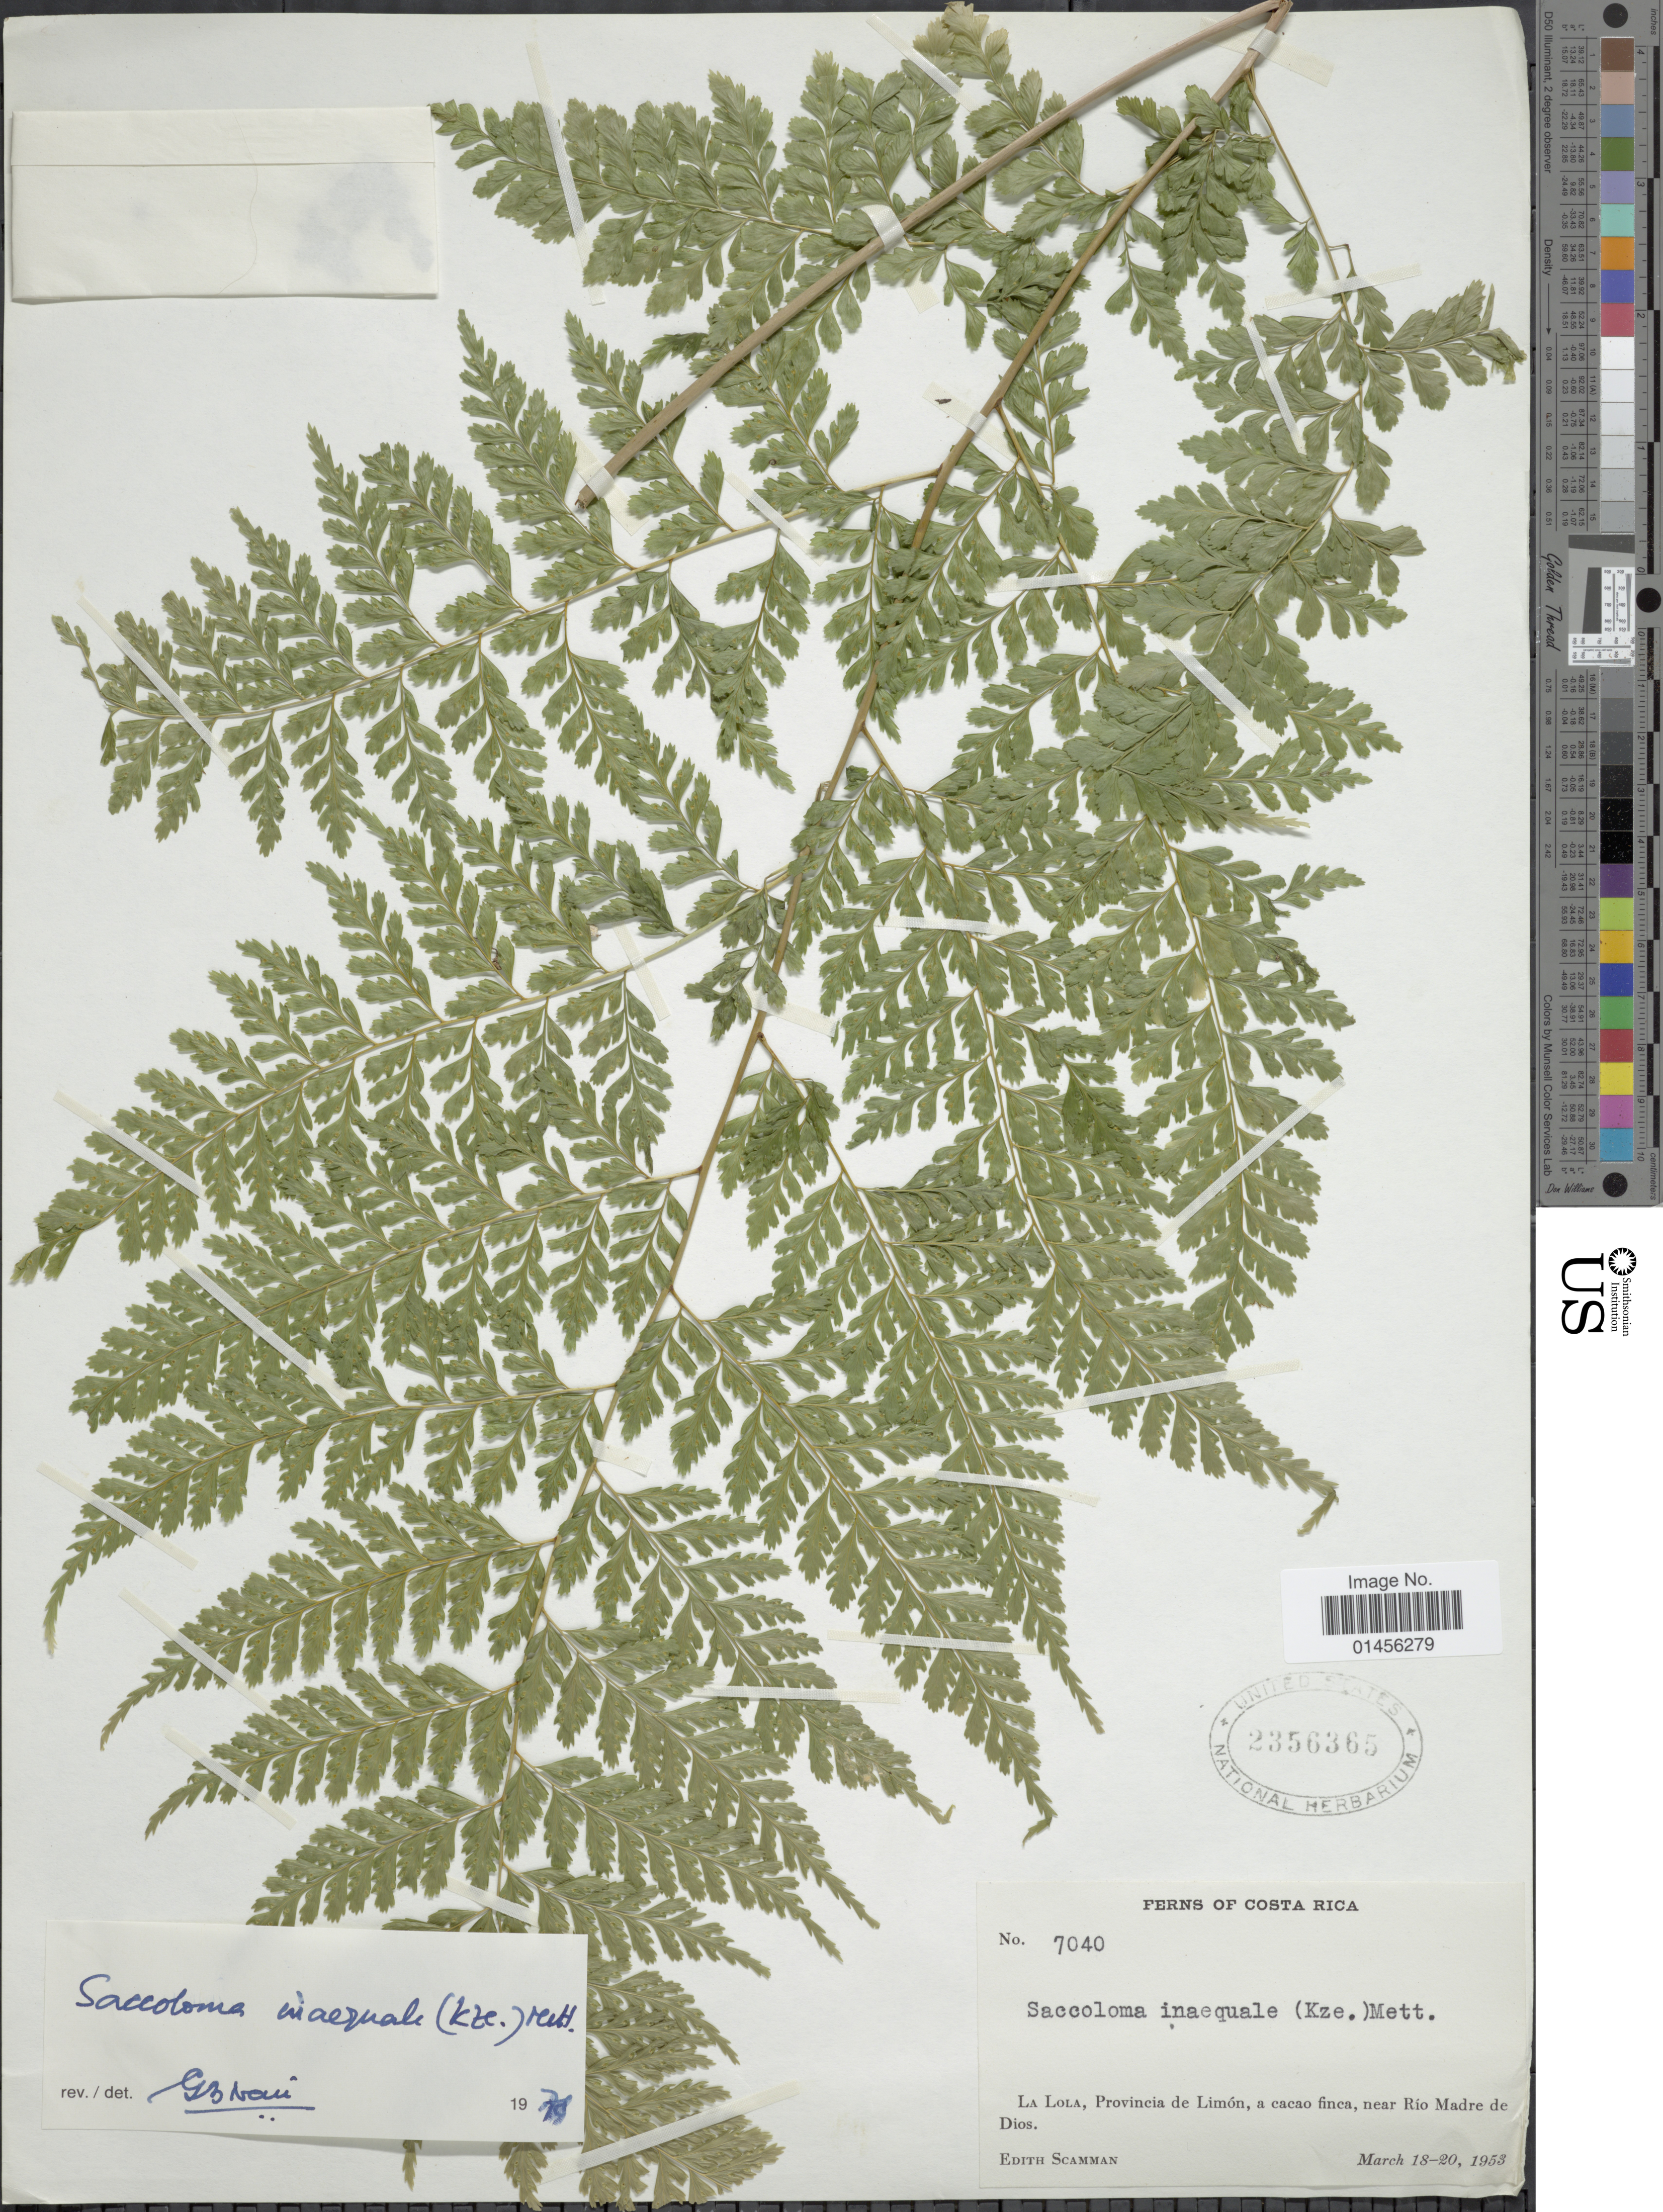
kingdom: Plantae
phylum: Tracheophyta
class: Polypodiopsida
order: Polypodiales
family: Saccolomataceae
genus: Saccoloma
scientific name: Saccoloma inaequale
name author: (Kunze) Mett.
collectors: E. Scamman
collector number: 7040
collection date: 1953-03-18/1953-03-20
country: Costa Rica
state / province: Limón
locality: La Lola, a cacao finca, near Río Madre de Dios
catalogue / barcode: US 2356365